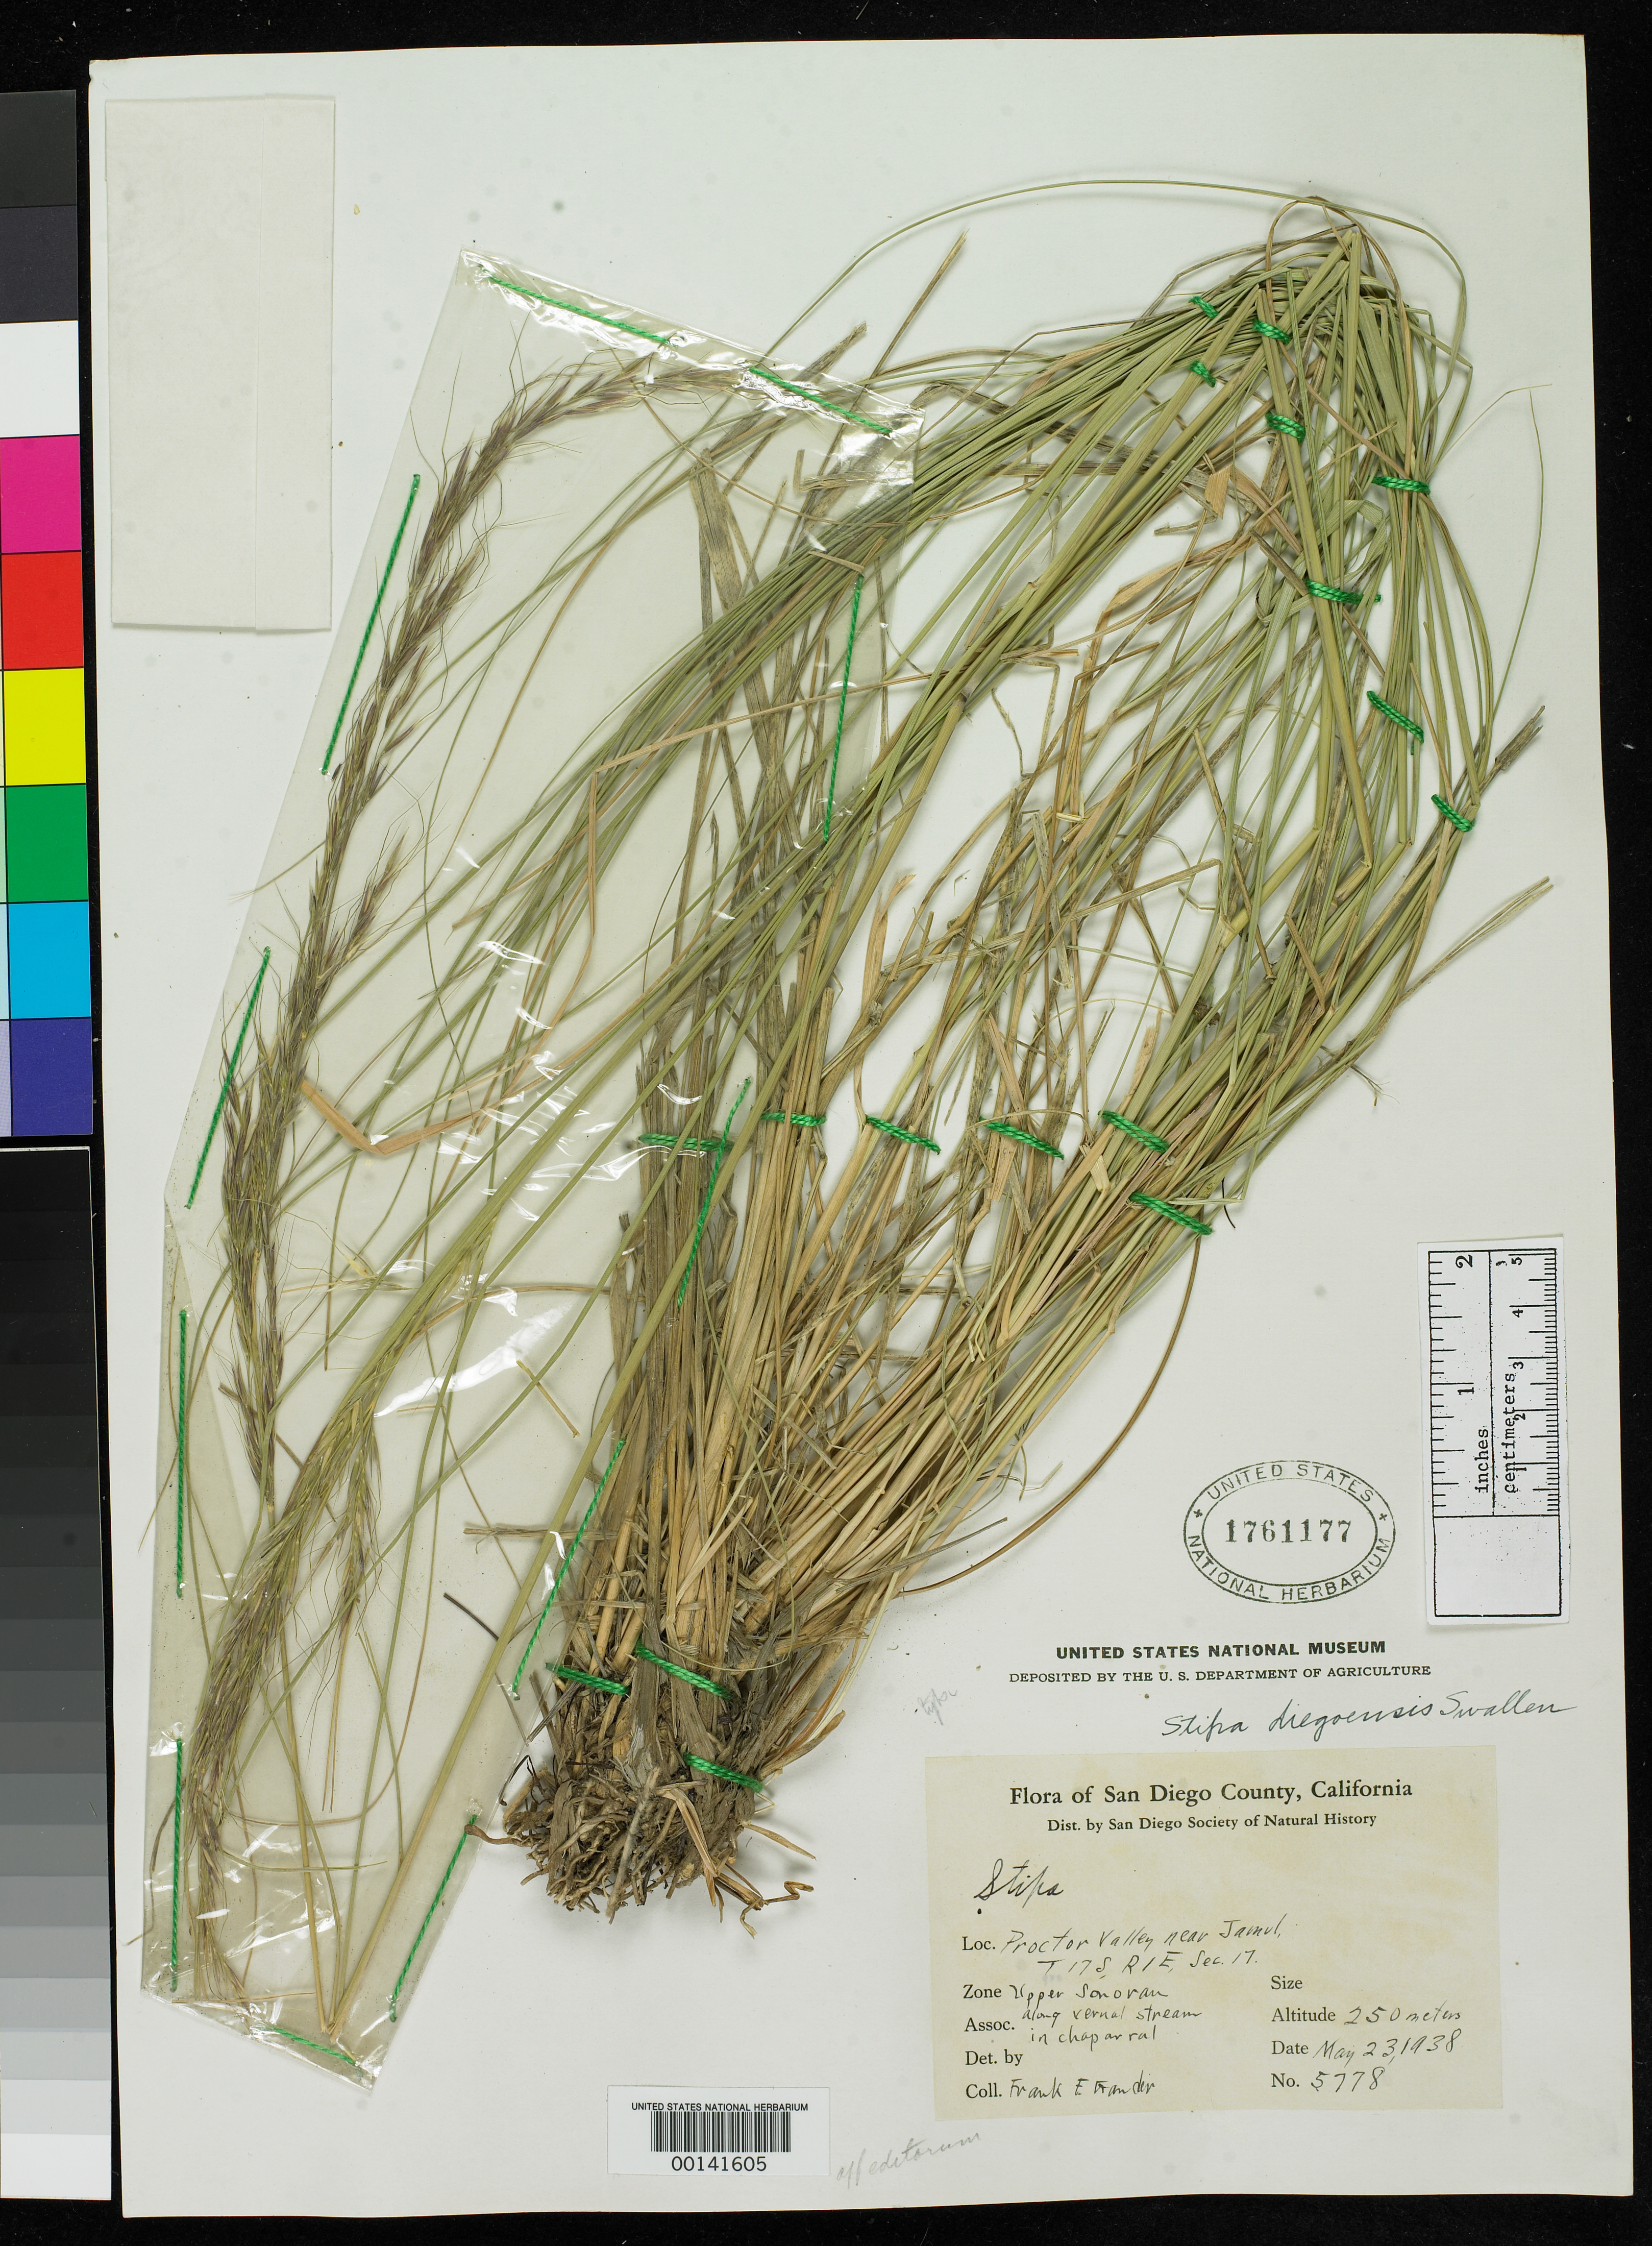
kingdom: Plantae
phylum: Tracheophyta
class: Liliopsida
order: Poales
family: Poaceae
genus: Thorneochloa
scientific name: Thorneochloa diegoensis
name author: (Swallen) Romasch.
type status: Holotype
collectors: F. Gander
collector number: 5778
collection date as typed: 23 May 1938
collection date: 1938-05-23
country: United States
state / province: California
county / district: San Diego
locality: Proctor Valley near Jamul; alt. 250m.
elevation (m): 250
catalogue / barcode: US 1761177